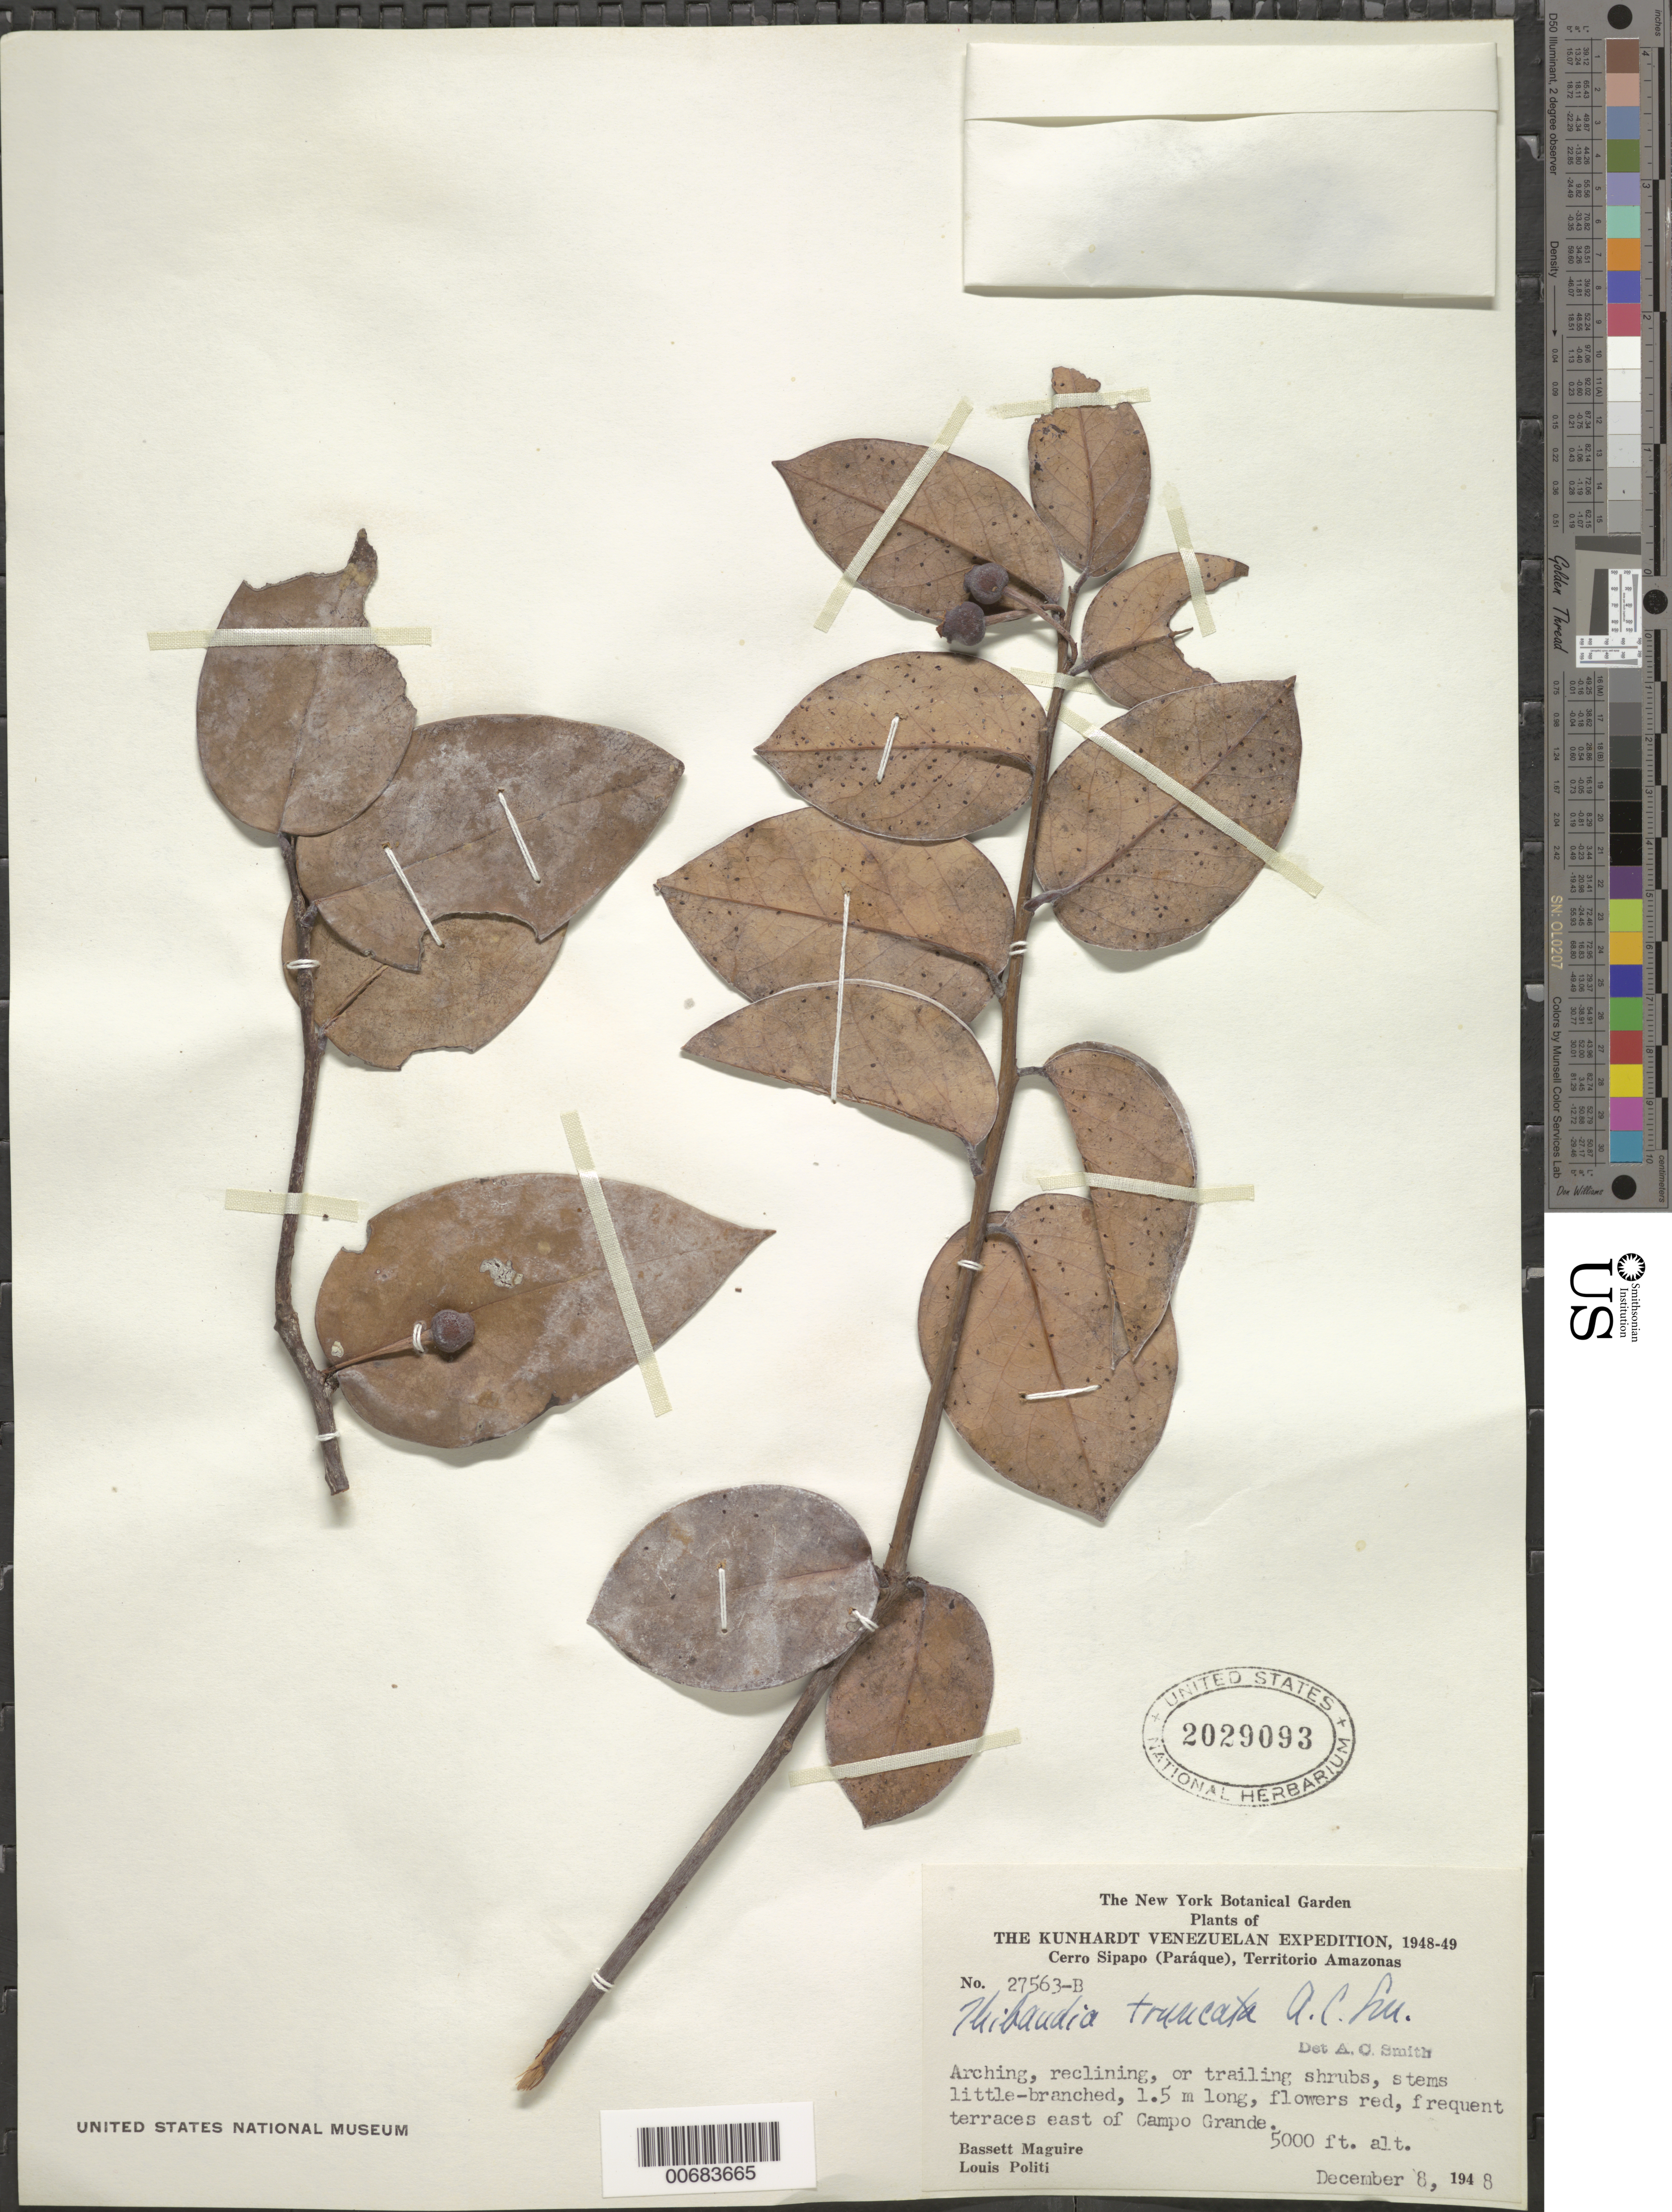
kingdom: Plantae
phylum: Tracheophyta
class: Magnoliopsida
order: Ericales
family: Ericaceae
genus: Thibaudia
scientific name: Thibaudia truncata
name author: A.C. Sm.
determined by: Smith, A. C.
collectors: B. Maguire & L. Politi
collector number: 27563 B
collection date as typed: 8-Dec-48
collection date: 1948-12-08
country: Venezuela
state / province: Amazonas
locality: Cerro Sipapo (Paráque), Campo Grande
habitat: Terraces east of camp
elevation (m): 1650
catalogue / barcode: US 2029093